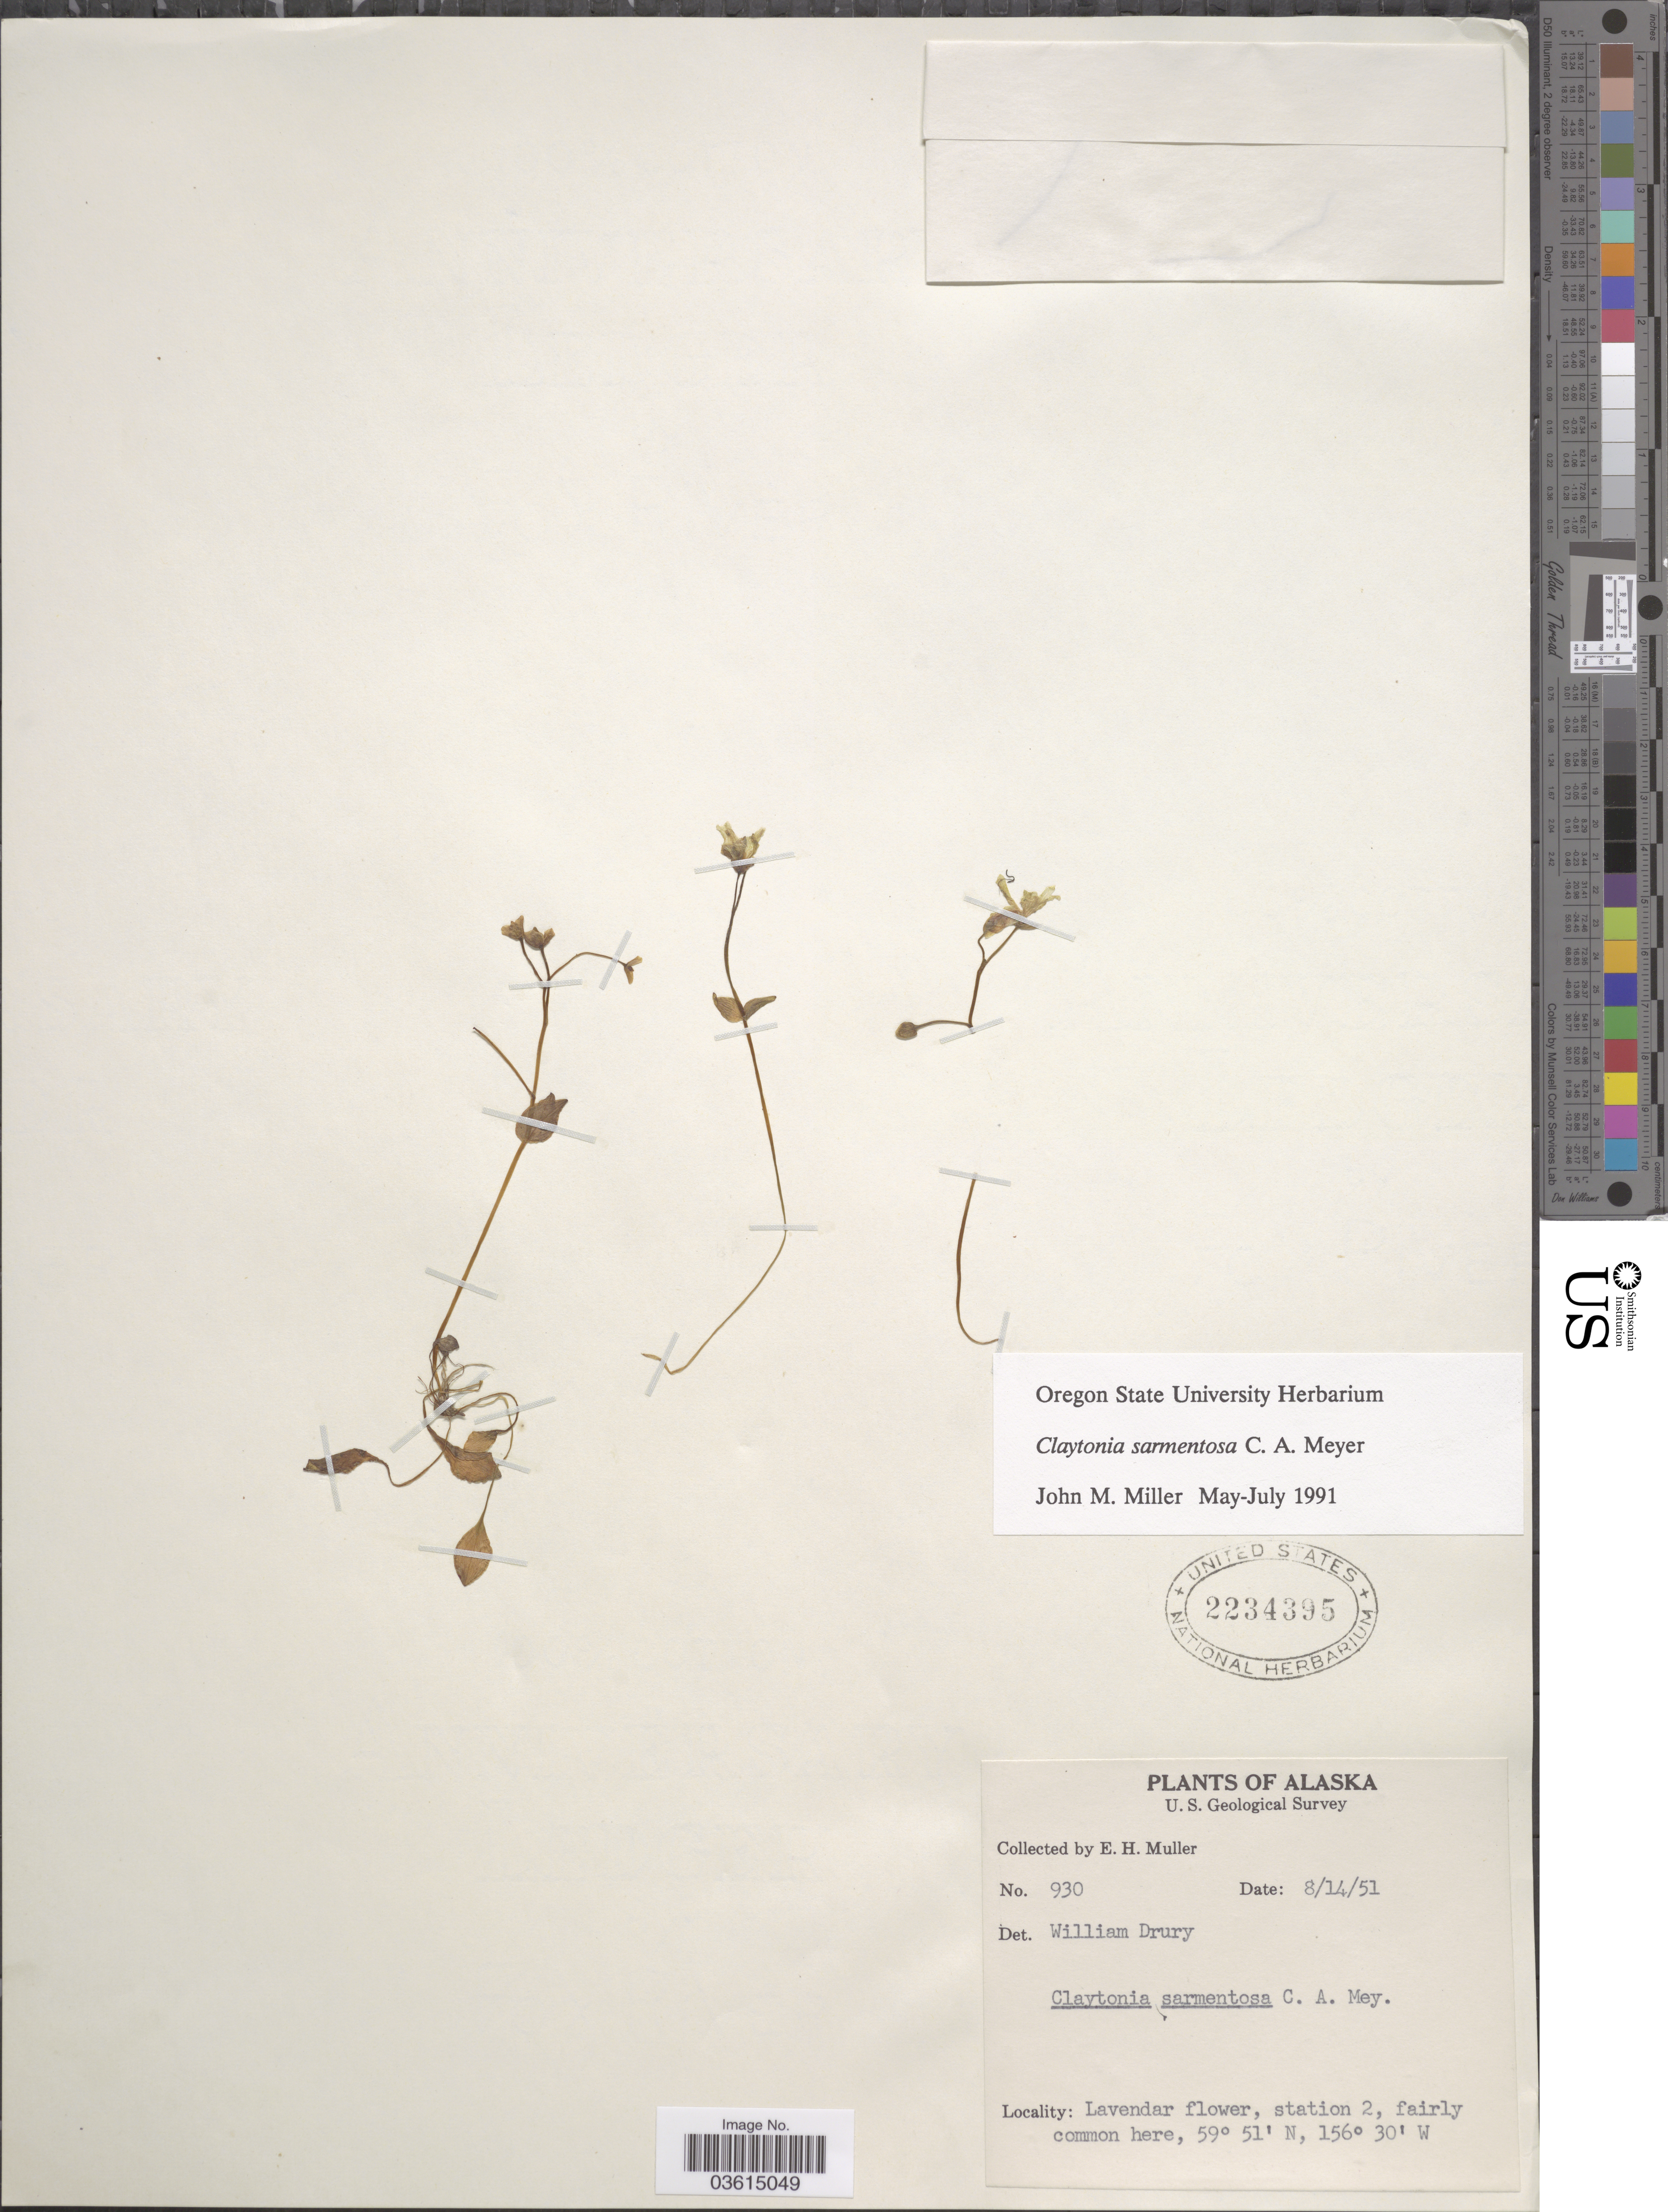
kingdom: Plantae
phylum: Tracheophyta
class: Magnoliopsida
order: Caryophyllales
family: Montiaceae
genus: Claytonia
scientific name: Claytonia sarmentosa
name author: C.A. Mey.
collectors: E. H. Muller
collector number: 930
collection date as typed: Transcribed d/m/y: 14/8/51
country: United States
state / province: Alaska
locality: Station 2.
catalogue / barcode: US 2234395